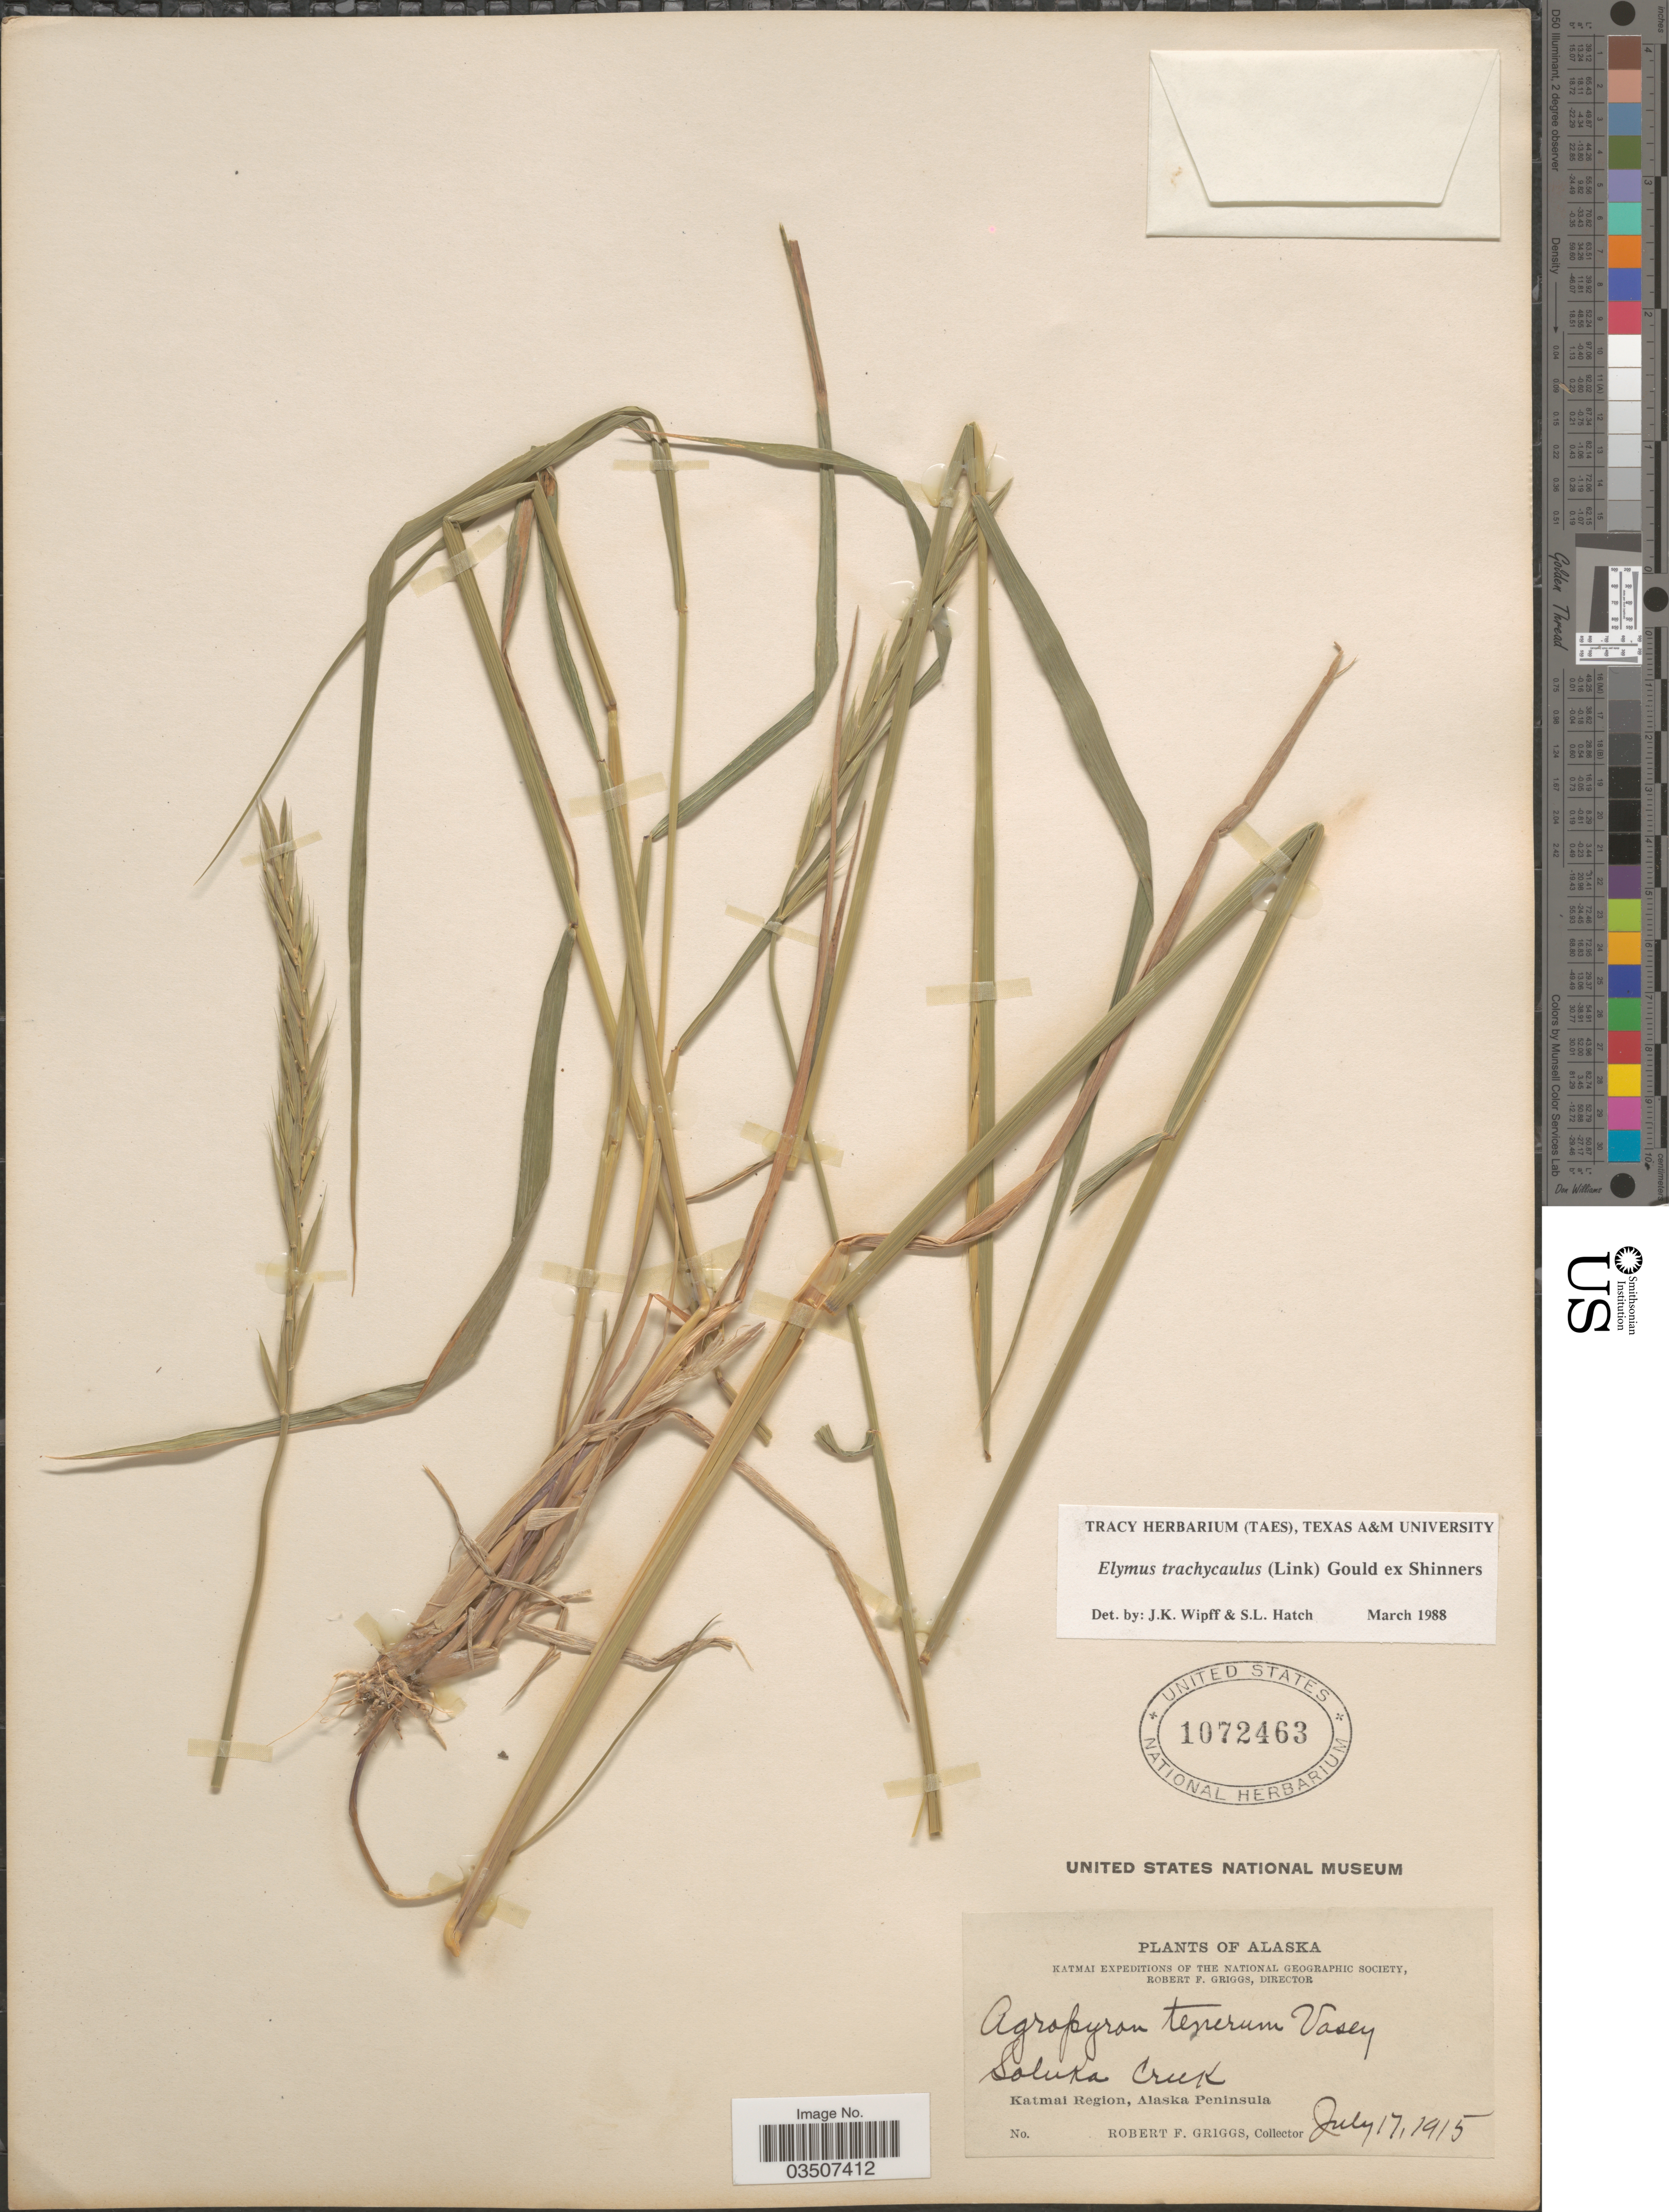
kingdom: Plantae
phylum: Tracheophyta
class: Liliopsida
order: Poales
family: Poaceae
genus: Elymus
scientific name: Elymus trachycaulus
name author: (Link) Gould ex Shinners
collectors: R. F. Griggs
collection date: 1915-07-17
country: United States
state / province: Alaska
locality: Katmai Expeditions of The National Geographic Society, Robert F. Griggs. Soluka Creek. Katmai Region, Alaska Peninsula.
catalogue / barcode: US 1072463